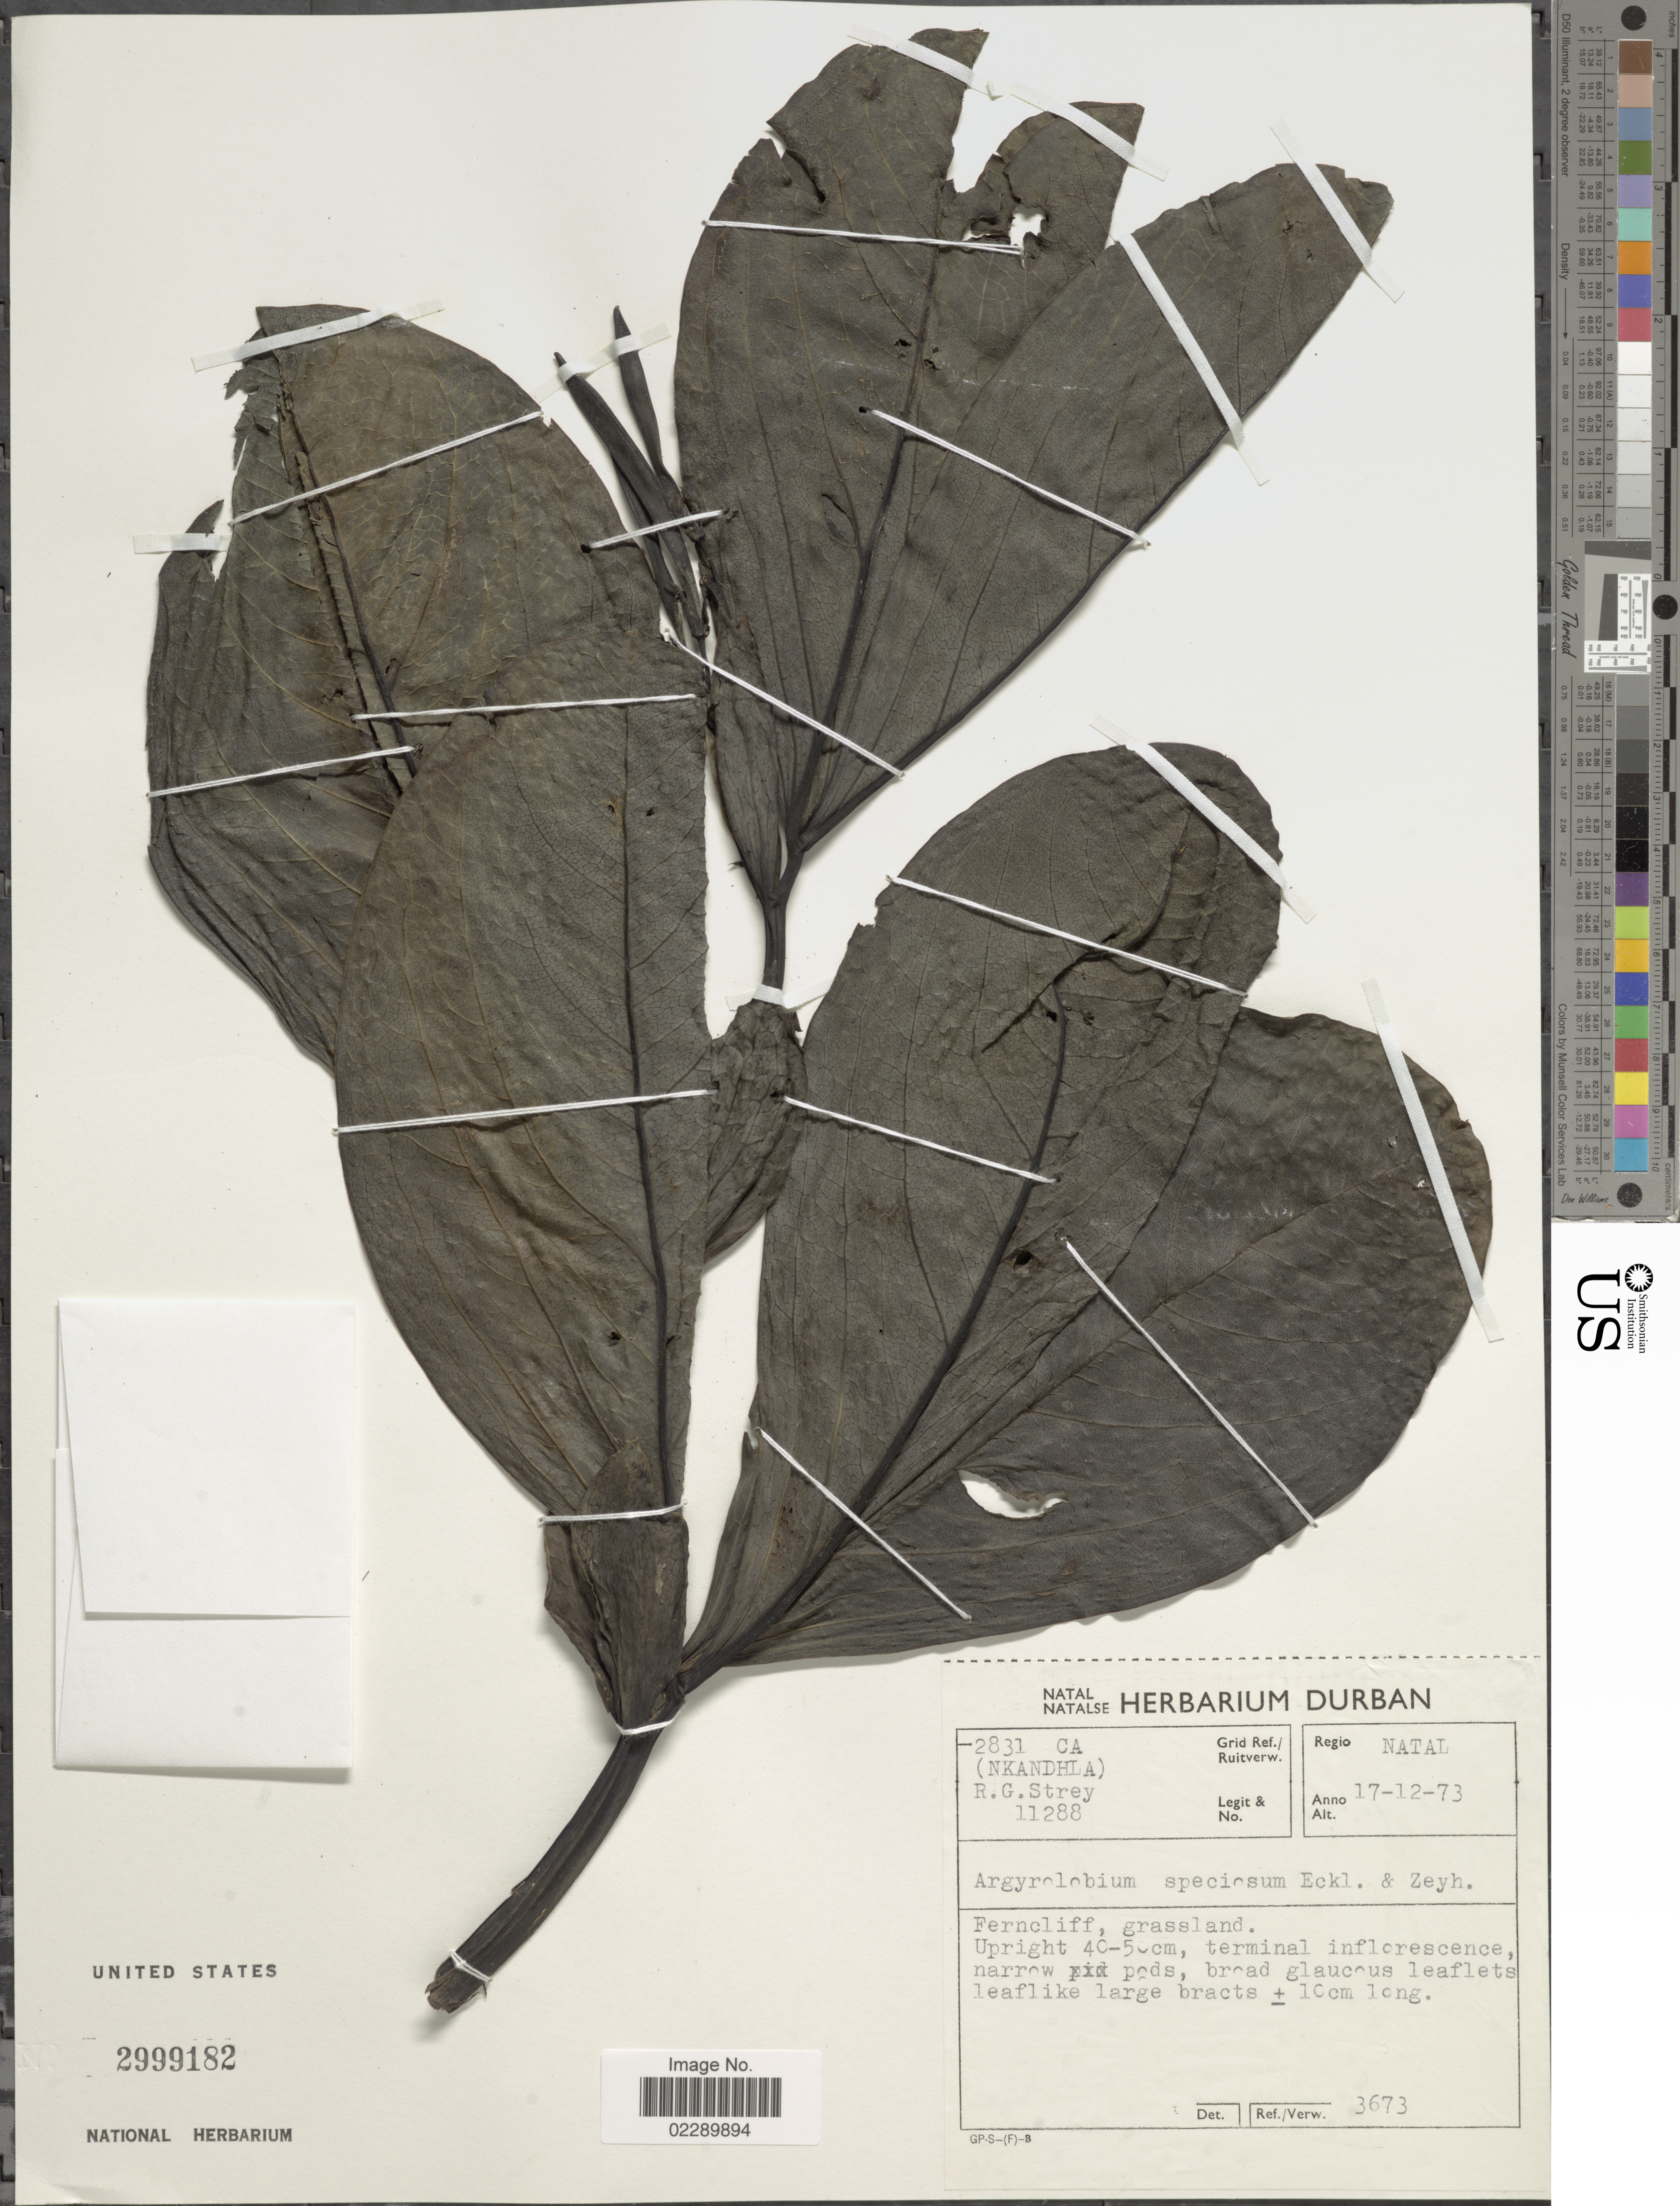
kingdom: Plantae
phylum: Tracheophyta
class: Magnoliopsida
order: Fabales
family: Fabaceae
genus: Argyrolobium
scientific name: Argyrolobium speciosum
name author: Eckl. & Zeyh.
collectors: R. G. Strey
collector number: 11288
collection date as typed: Transcribed d/m/y: 17/12/73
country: South Africa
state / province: KwaZulu-Natal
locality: Natal. Ferncliff, grassland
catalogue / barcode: US 2999182